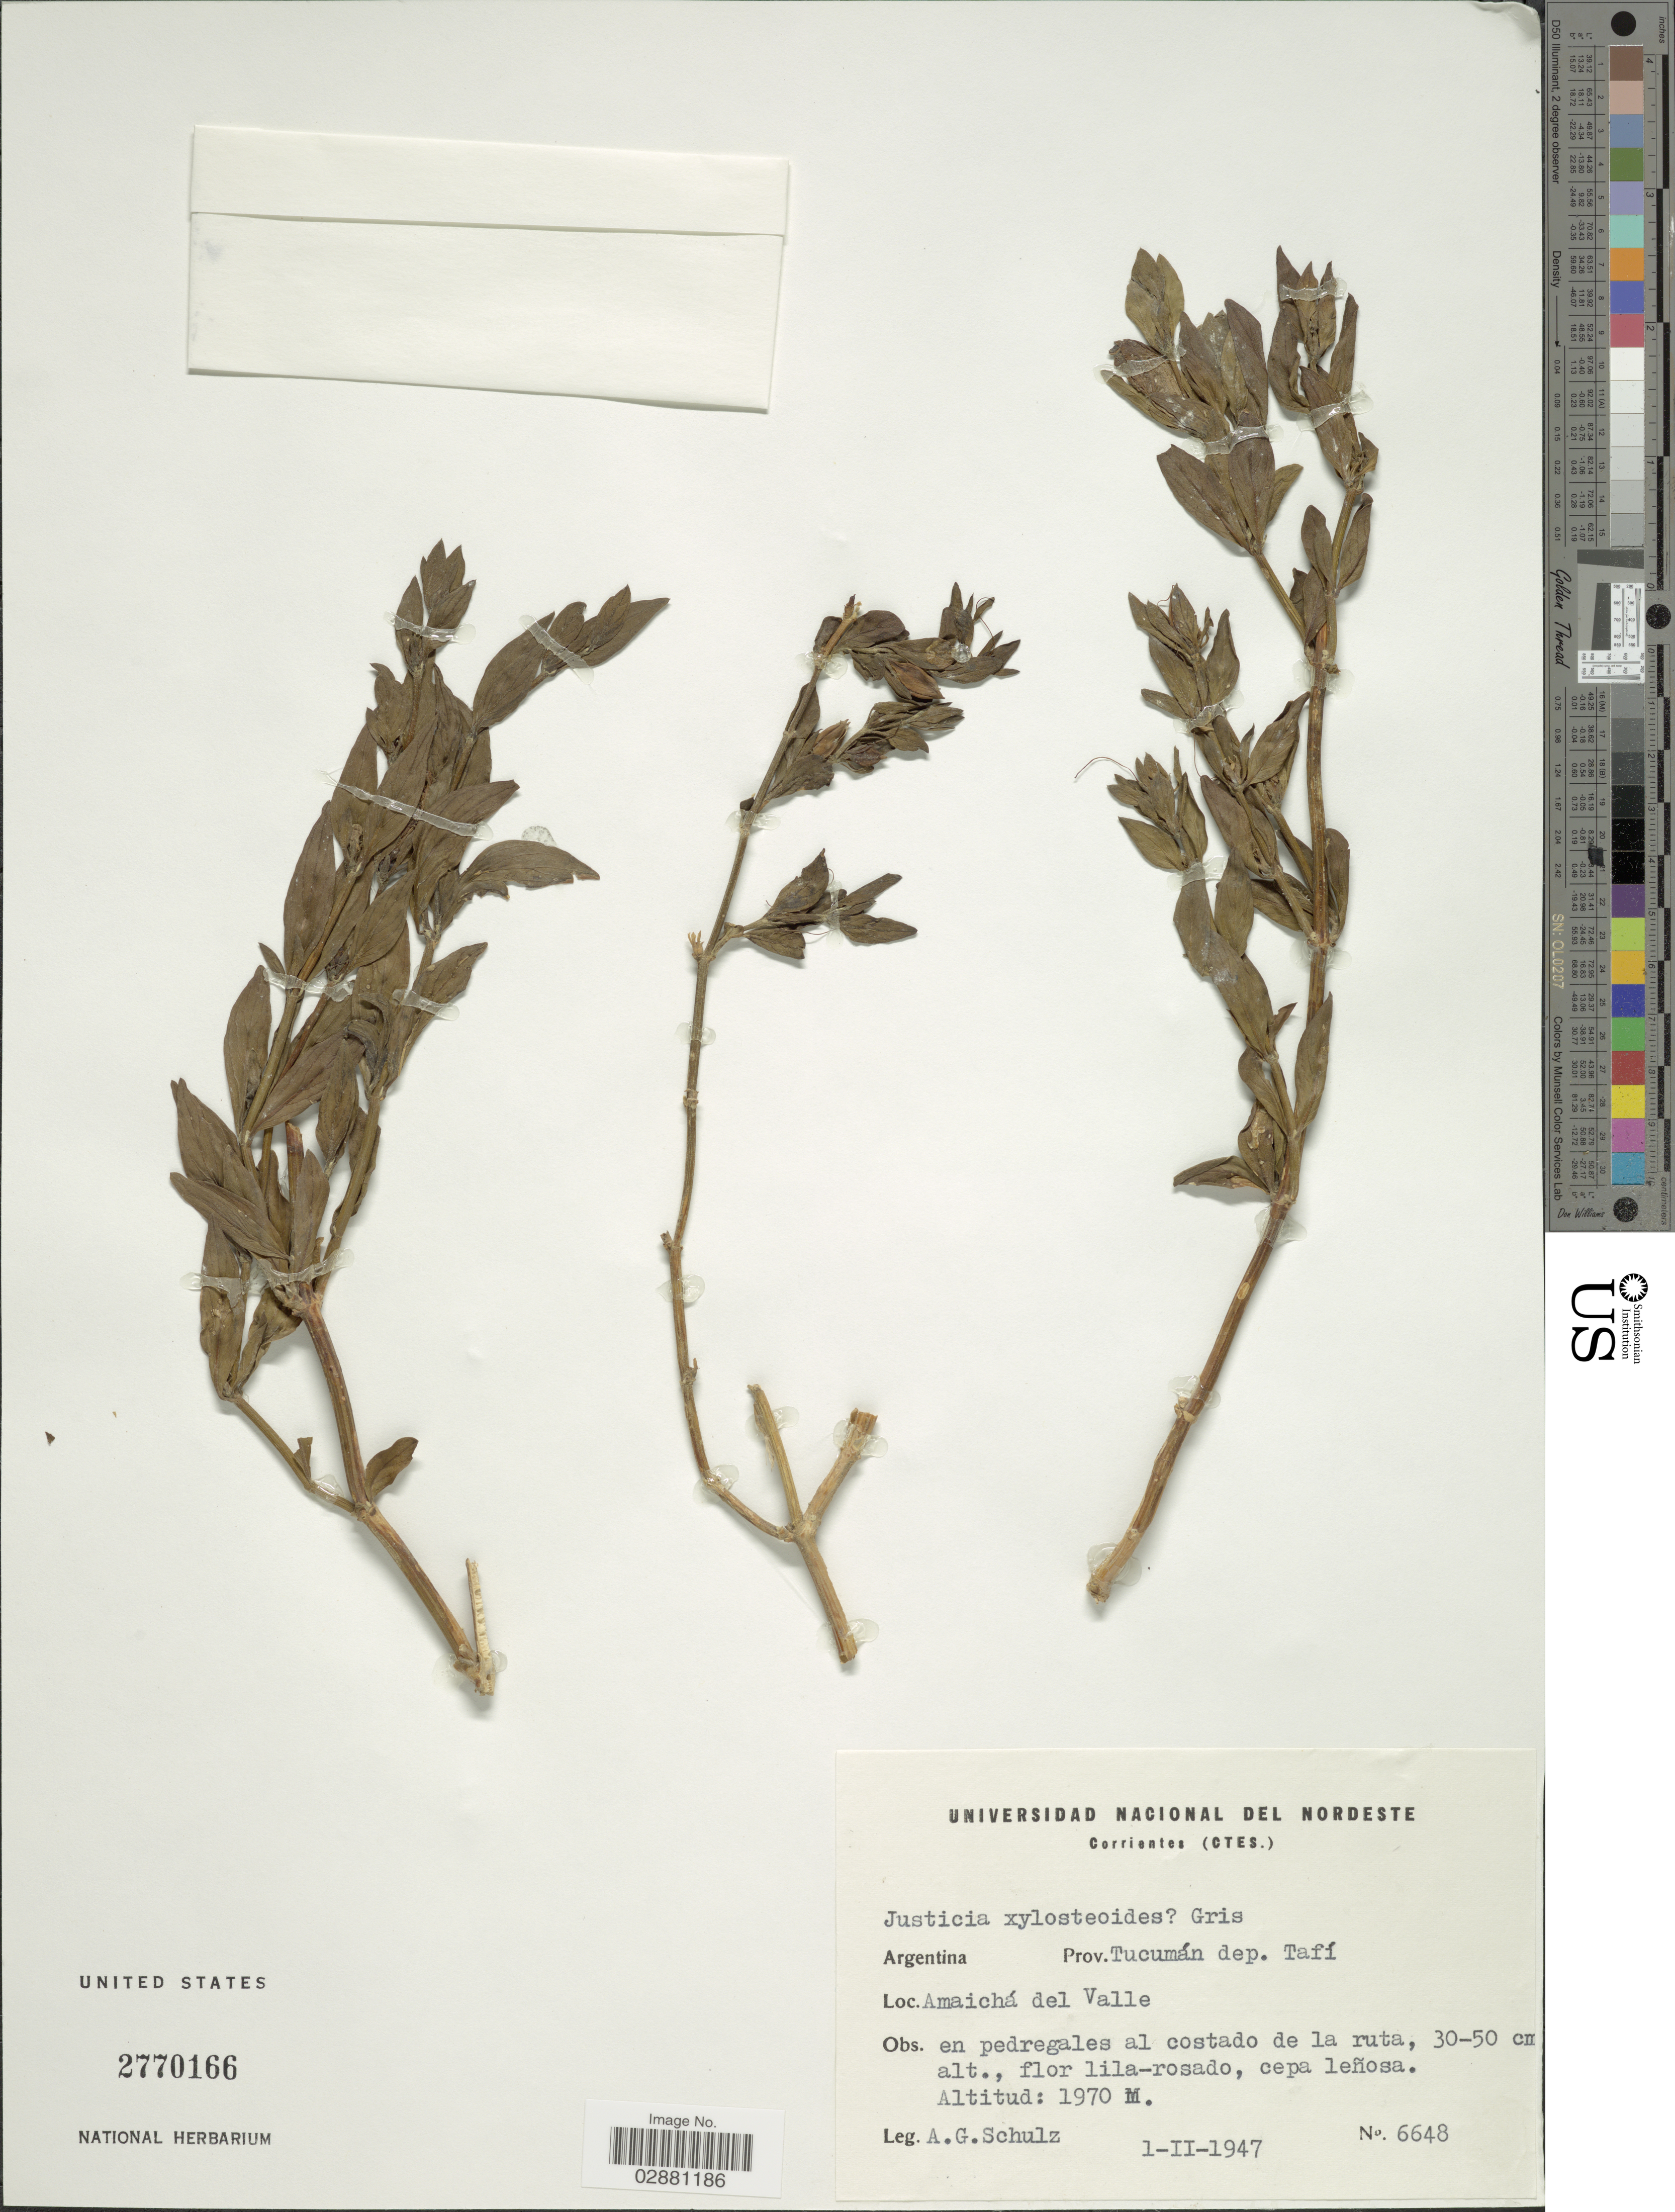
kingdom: Plantae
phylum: Tracheophyta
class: Magnoliopsida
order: Lamiales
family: Acanthaceae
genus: Justicia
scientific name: Justicia tweediana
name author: (Nees) Griseb.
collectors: A. G. Schulz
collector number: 6648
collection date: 1947-02-01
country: Argentina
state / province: Tucuman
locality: Prov. Tucumán dep. Tafí, Amaichá del Valle.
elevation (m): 1970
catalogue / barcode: US 2770166